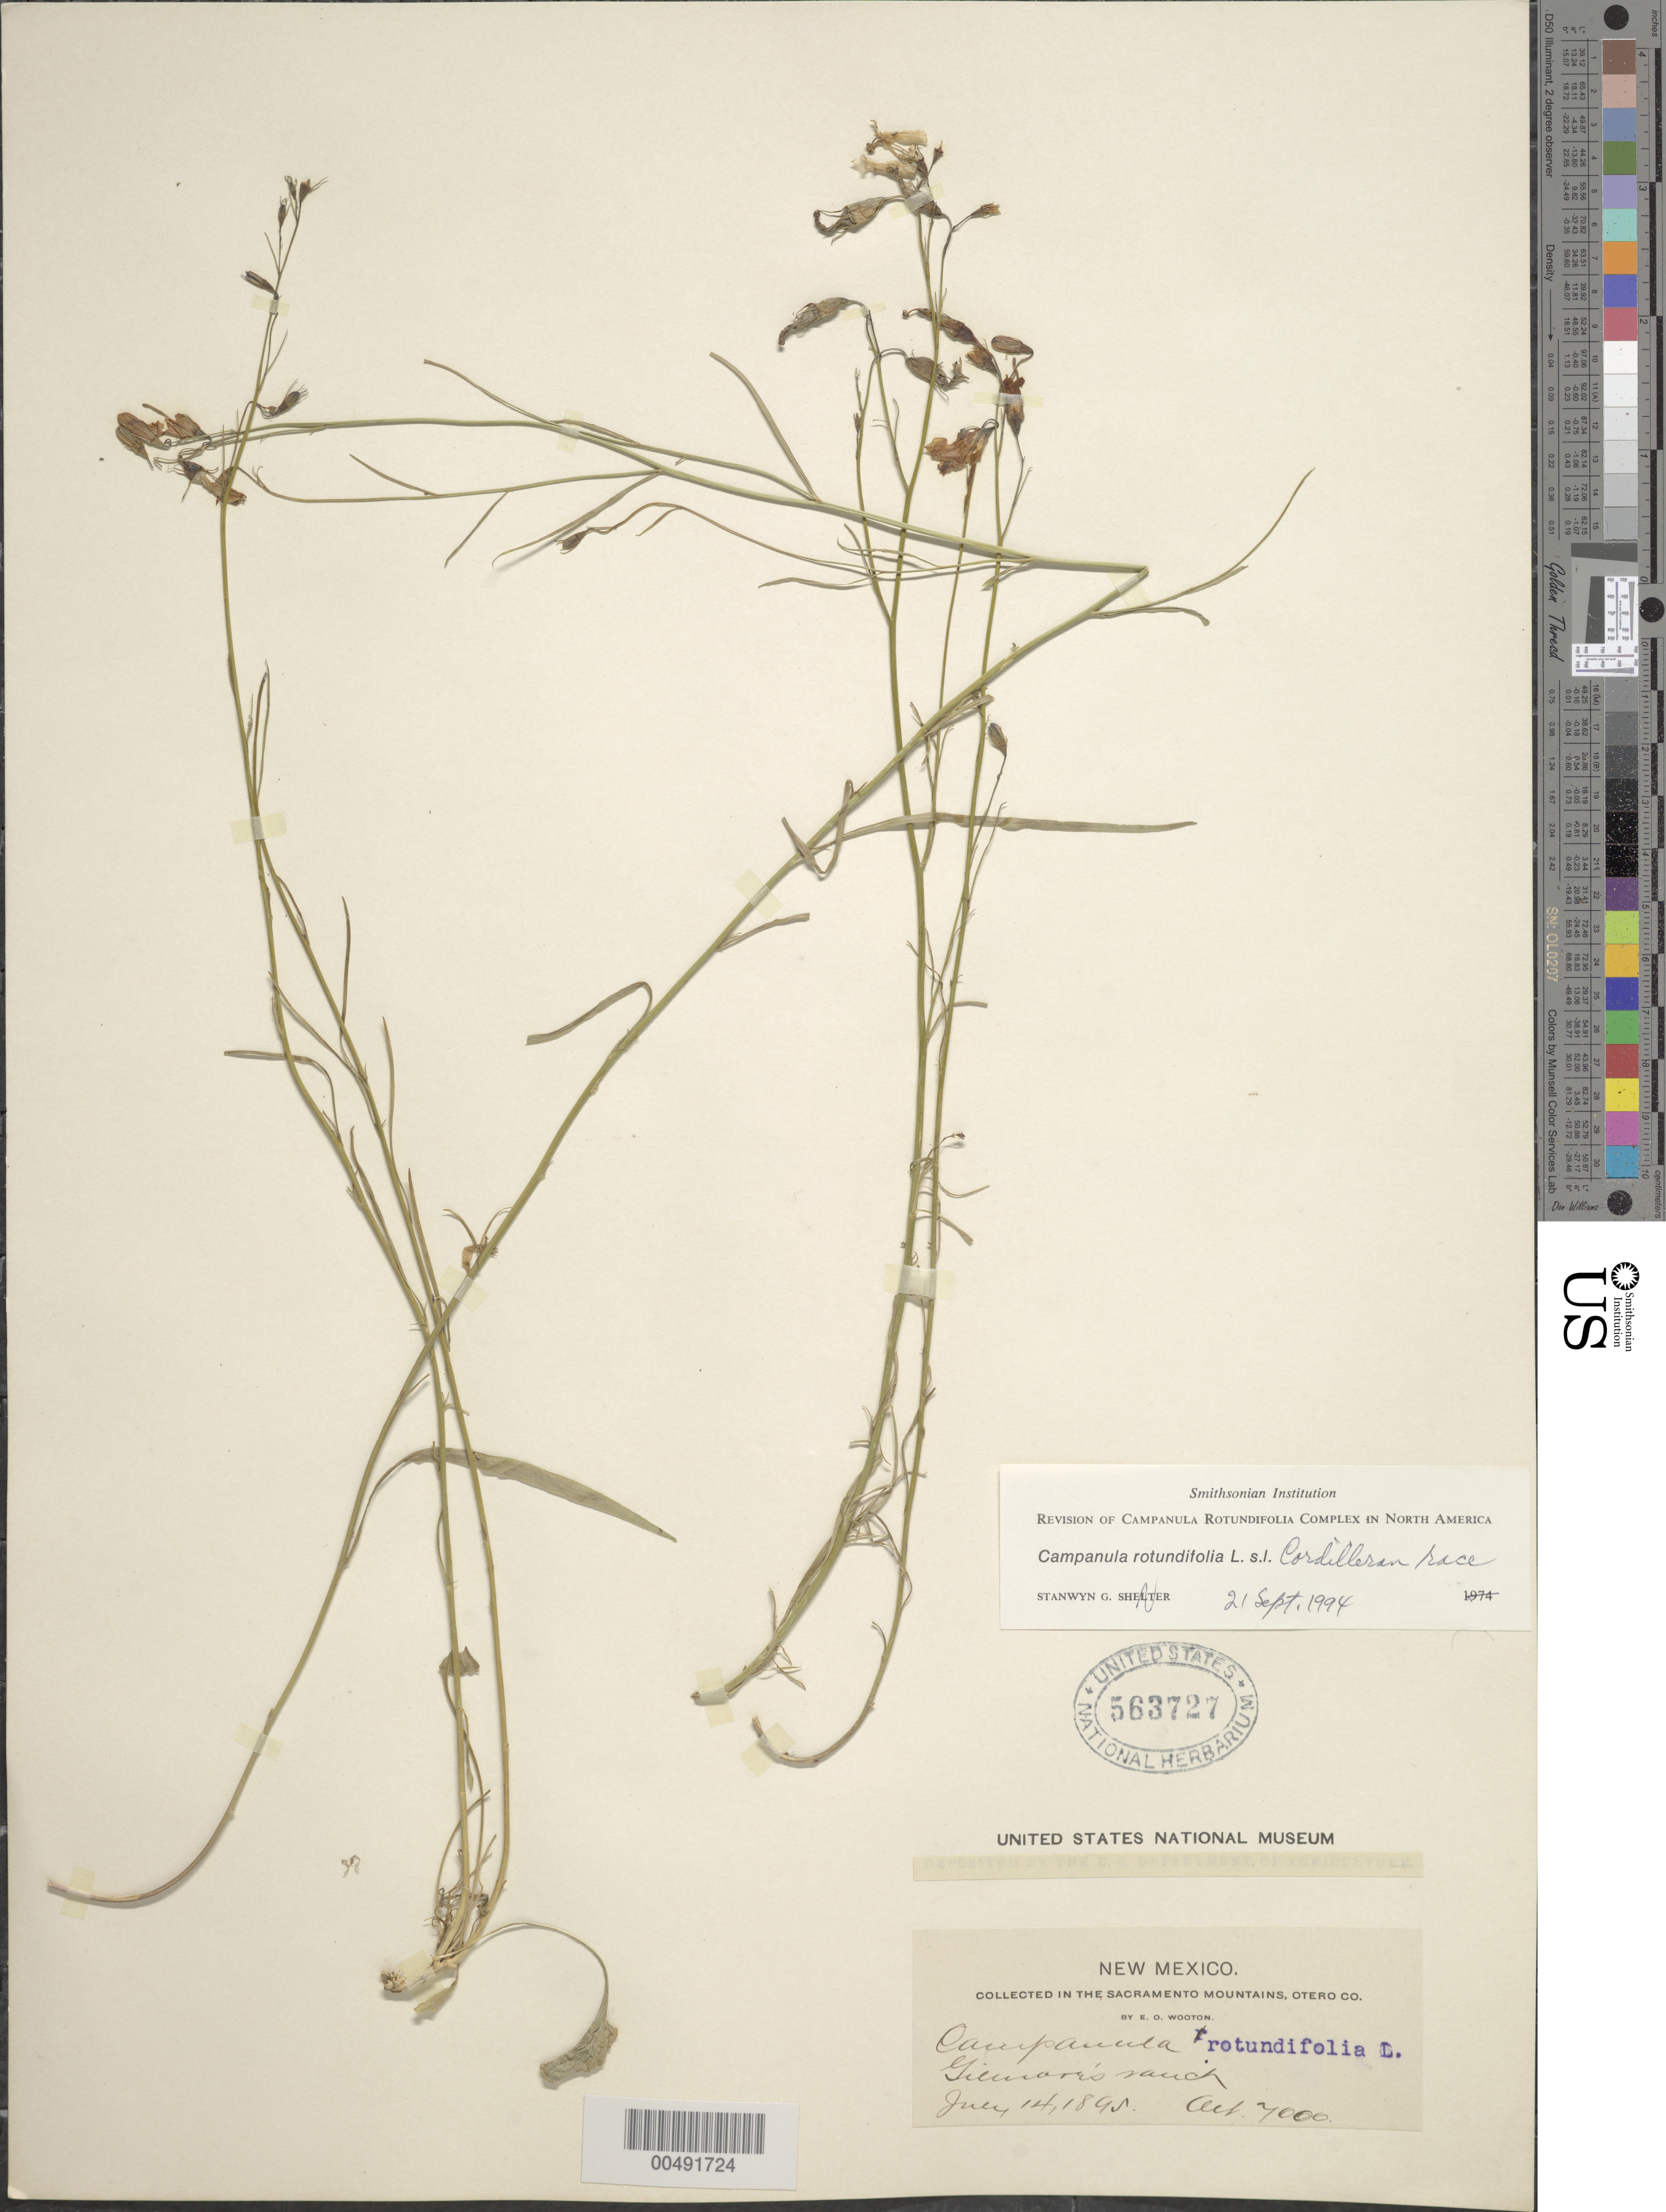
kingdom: Plantae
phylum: Tracheophyta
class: Magnoliopsida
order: Asterales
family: Campanulaceae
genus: Campanula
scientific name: Campanula rotundifolia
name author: L.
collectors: E. O. Wooton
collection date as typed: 14 Jul 1895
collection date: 1895-07-14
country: United States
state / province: New Mexico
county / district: Otero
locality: Gilmore's Ranch, Sacramento Mountains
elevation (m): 2134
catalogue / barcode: US 563727